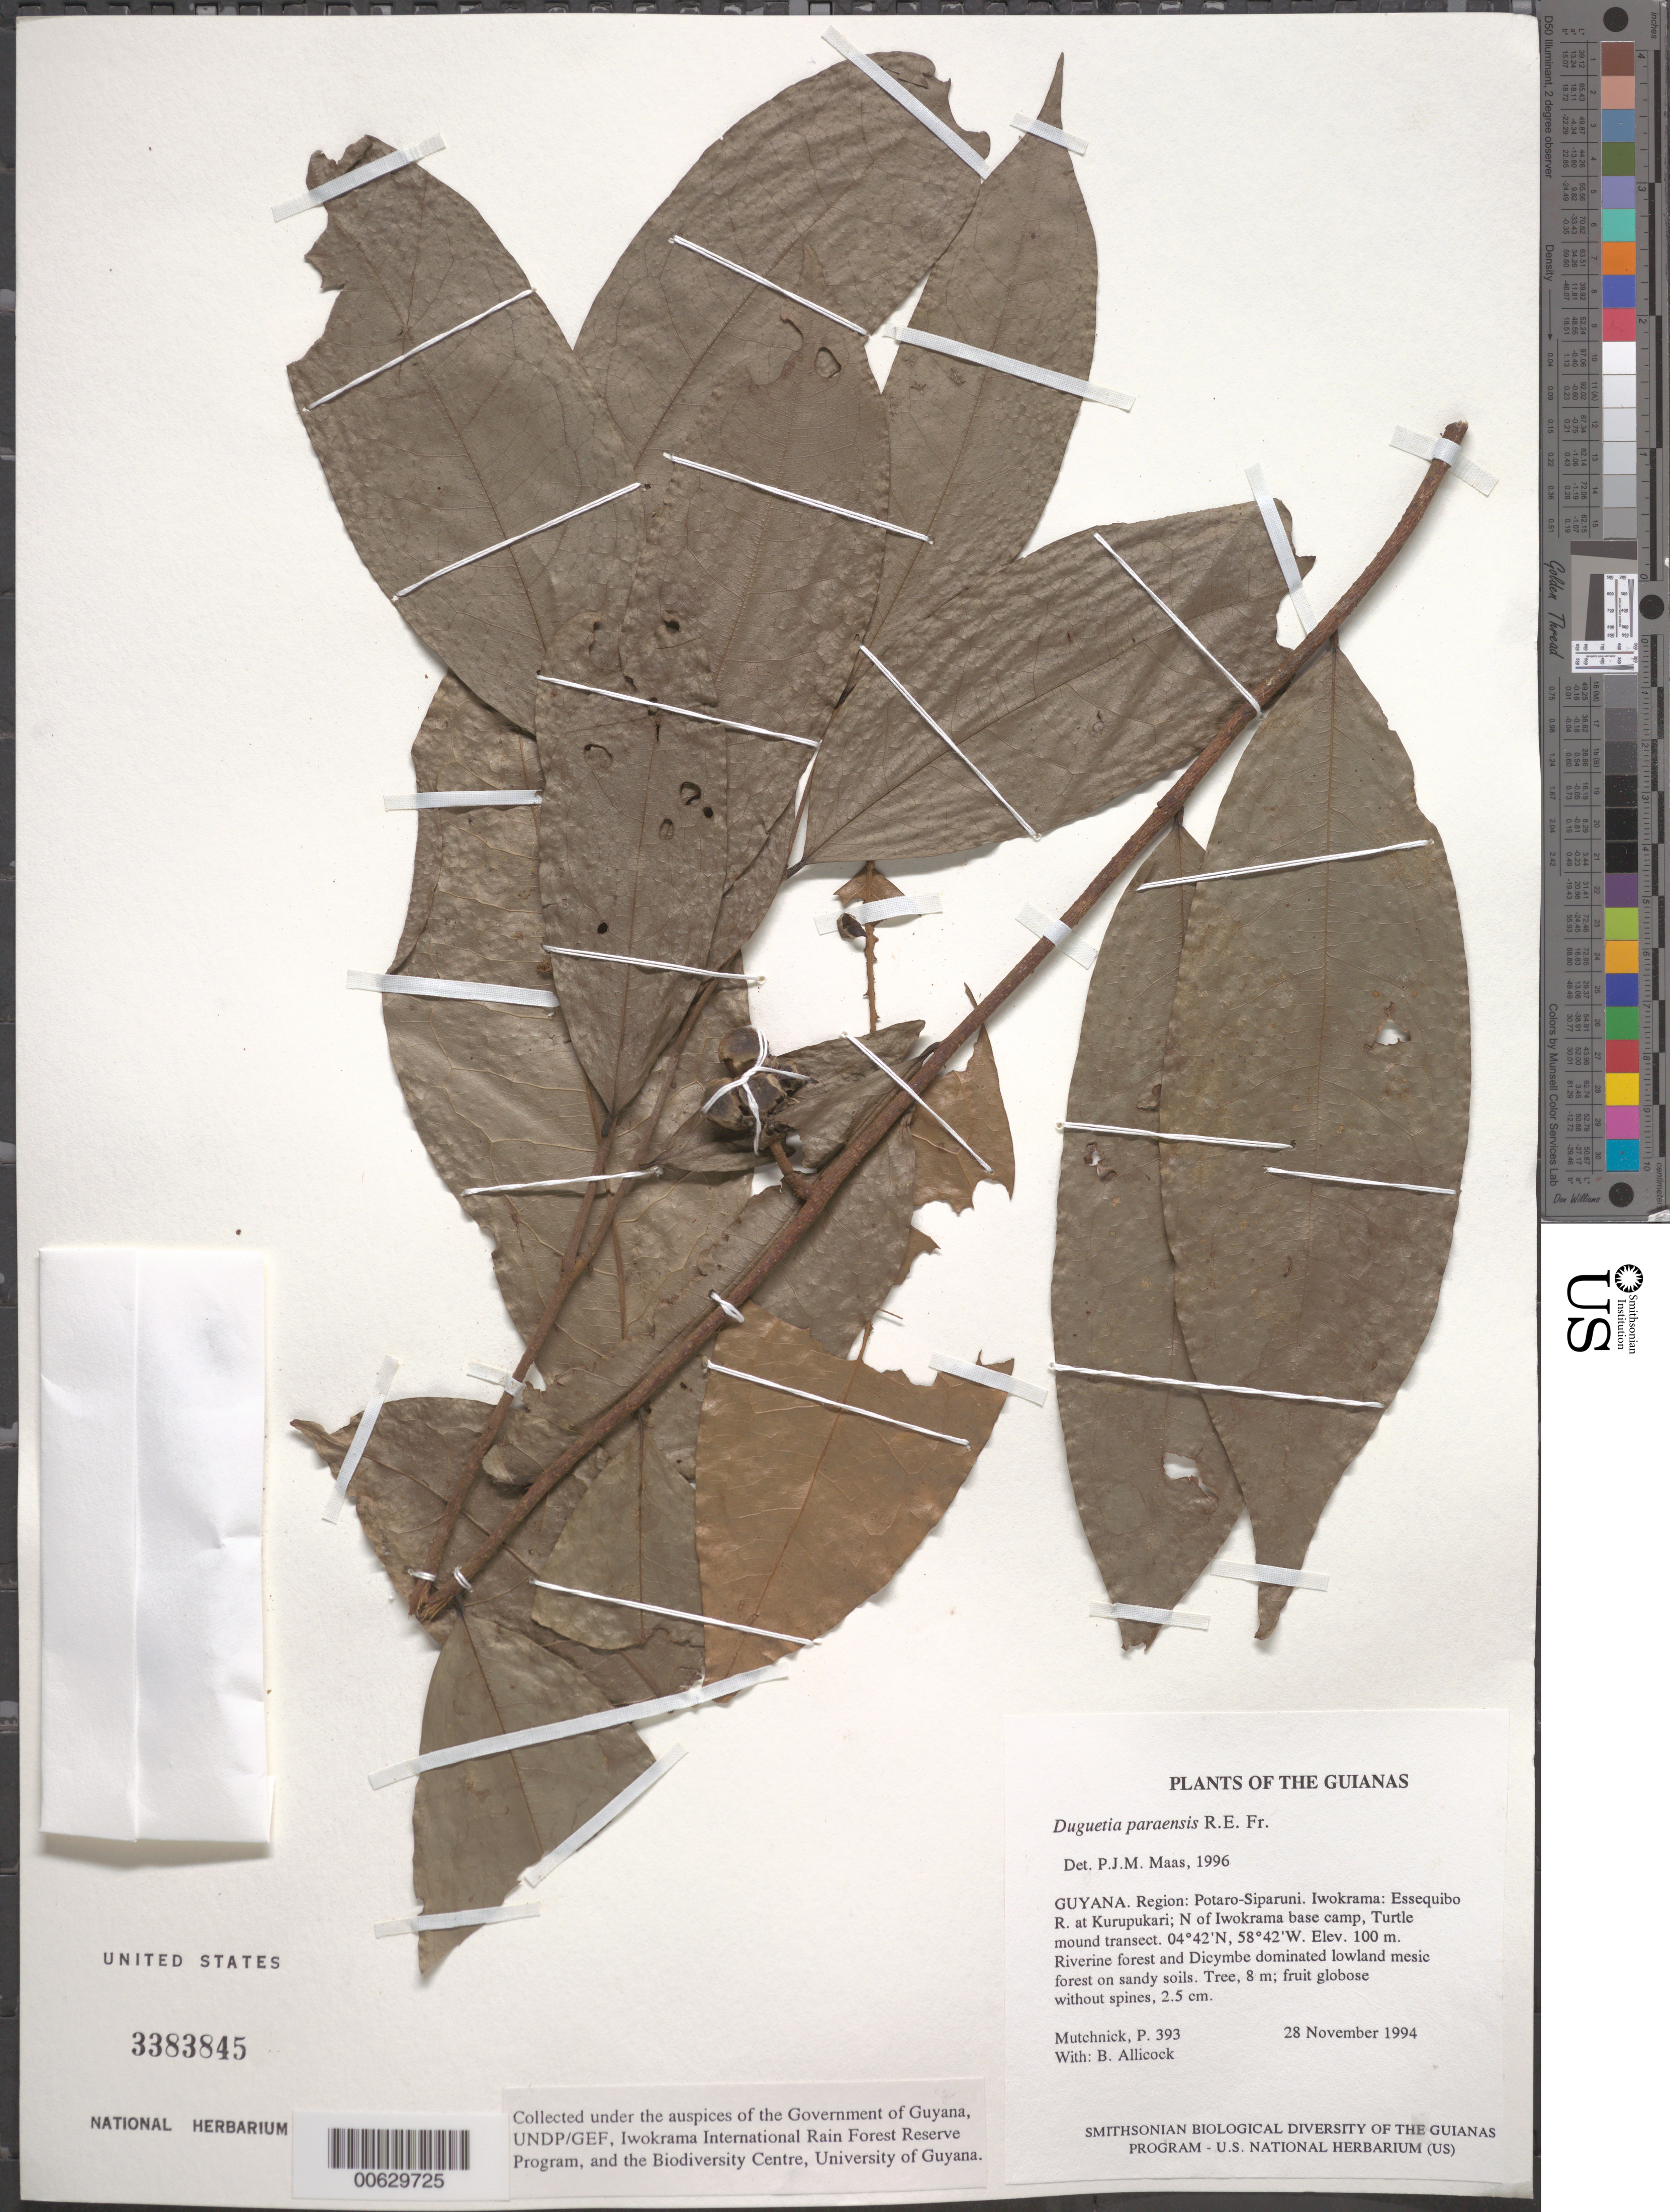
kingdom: Plantae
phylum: Tracheophyta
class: Magnoliopsida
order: Magnoliales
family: Annonaceae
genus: Duguetia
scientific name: Duguetia paraensis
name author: R.E. Fr.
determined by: Maas, Paul J. M.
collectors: P. Mutchnick & B. Allicock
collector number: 393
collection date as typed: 28 November 1994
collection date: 1994-11-28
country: Guyana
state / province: Potaro-Siparuni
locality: Iwokrama: Essequibo R. at Kurupukari; N of Iwokrama base camp, Turtle mound transect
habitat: Riverine forest and Dicymbe dominated lowland mesic forest on sandy soils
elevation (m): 100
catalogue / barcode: US 3383845